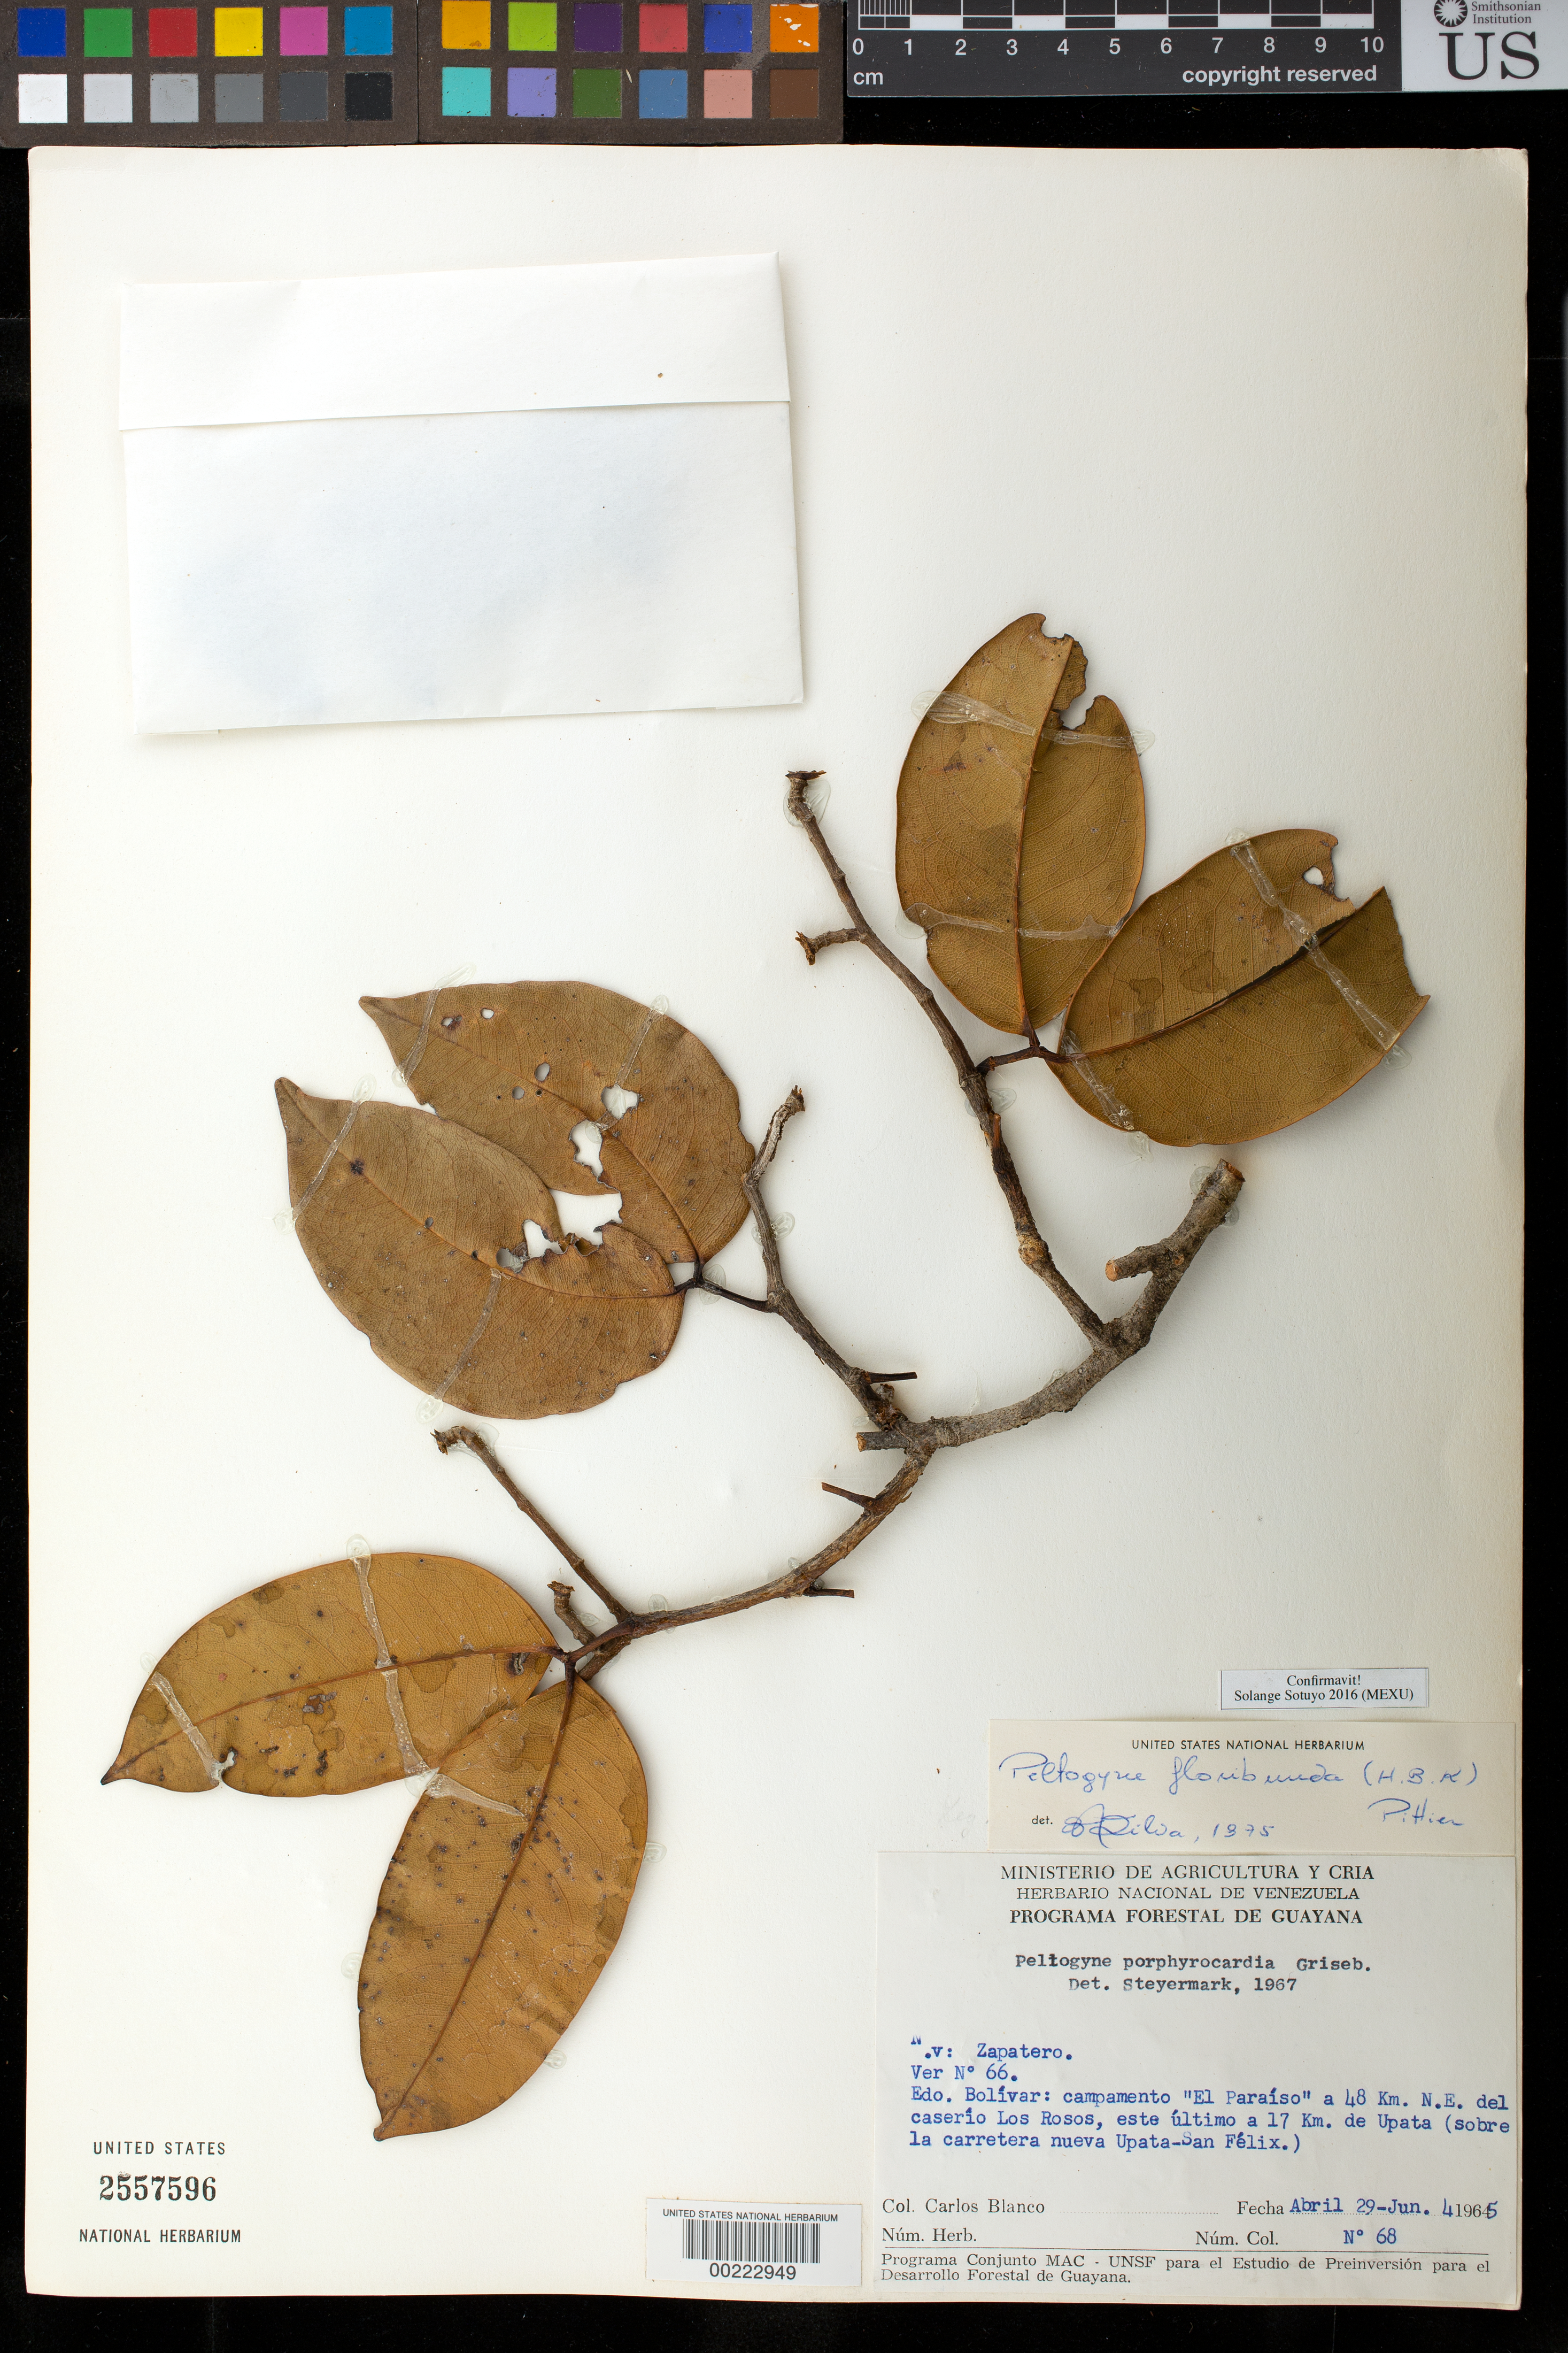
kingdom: Plantae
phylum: Tracheophyta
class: Magnoliopsida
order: Fabales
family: Fabaceae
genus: Peltogyne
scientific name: Peltogyne floribunda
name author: (Kunth) Pittier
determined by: Sotuyo, Solange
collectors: C. A. Blanco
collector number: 68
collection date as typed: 29 Apr 1965 to 04 Jun 1965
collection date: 1965-04-29/1965-06-04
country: Venezuela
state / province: Bolivar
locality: Camp "el paraiso" 48 km ne of the hamlet of los rosos, e 17 km from upata...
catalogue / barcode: US 2557596